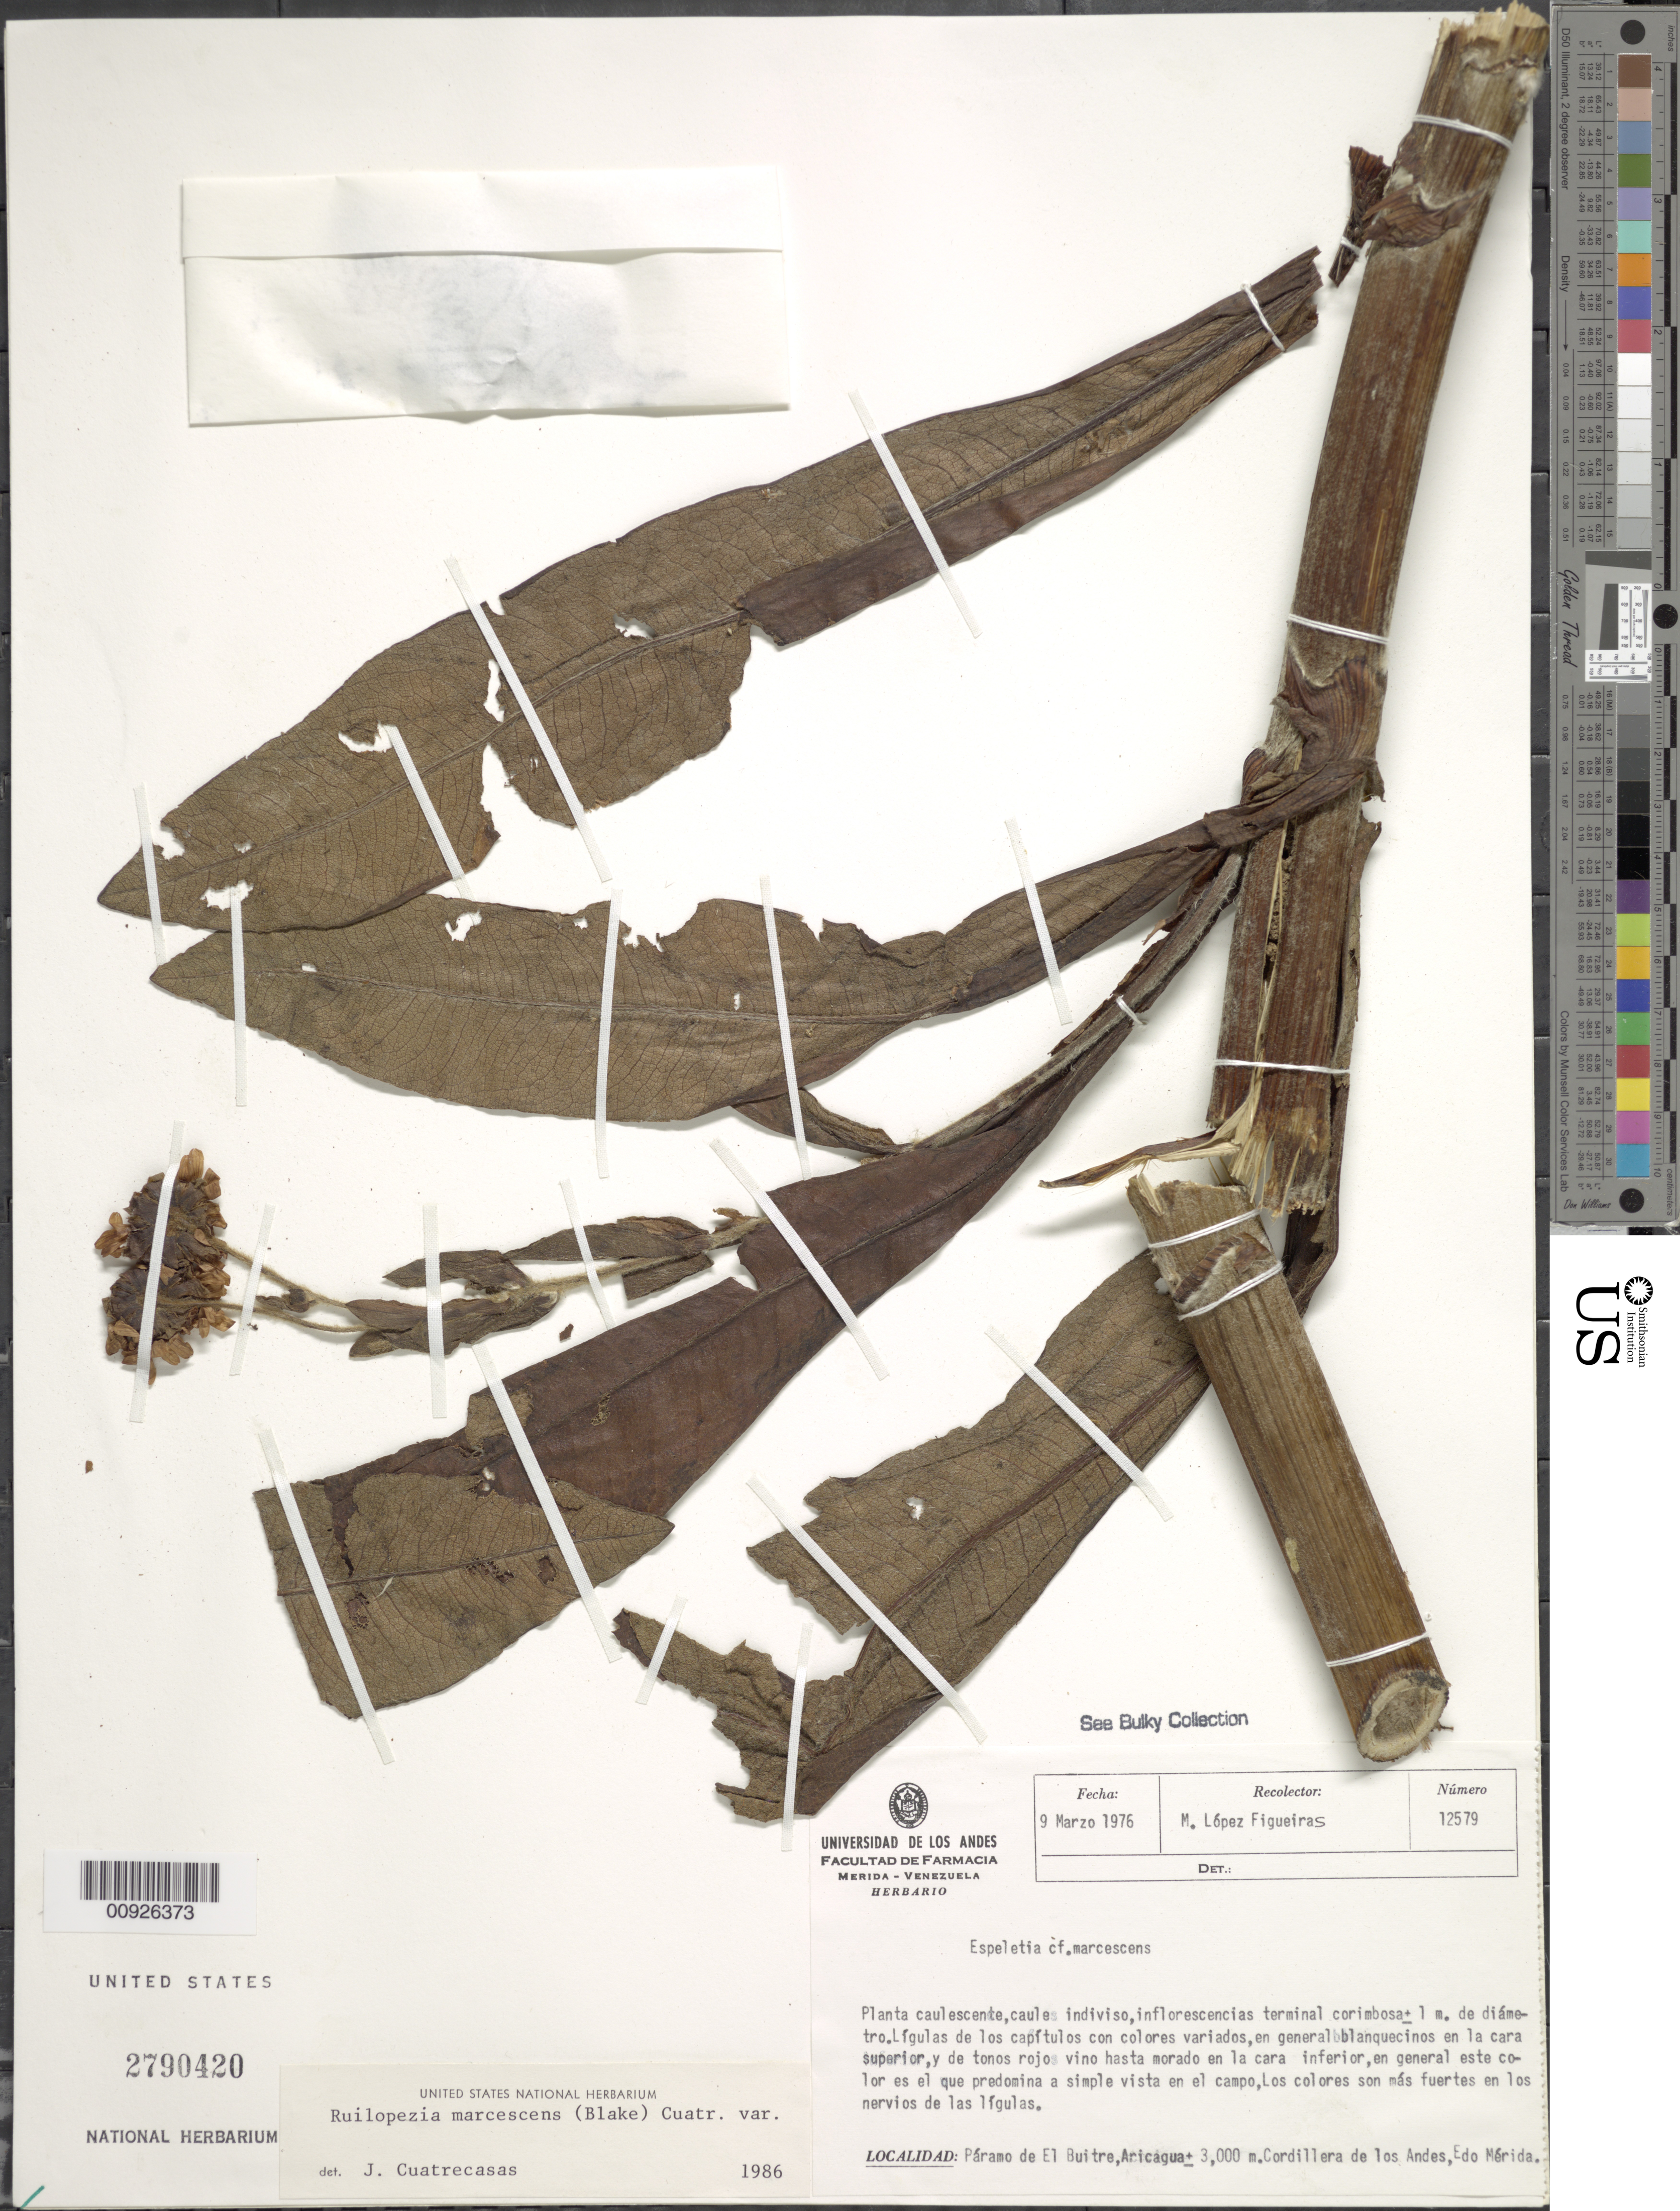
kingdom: Plantae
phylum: Tracheophyta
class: Magnoliopsida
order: Asterales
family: Asteraceae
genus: Ruilopezia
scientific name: Ruilopezia marcescens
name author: (S.F. Blake) Cuatrec.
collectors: M. López Figueiras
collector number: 12579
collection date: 1976-03-09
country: Venezuela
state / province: Mérida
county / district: Aricagua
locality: P. del Buitre. Aricagua, Cordillera de los Andes.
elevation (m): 3000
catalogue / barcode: US 2790420